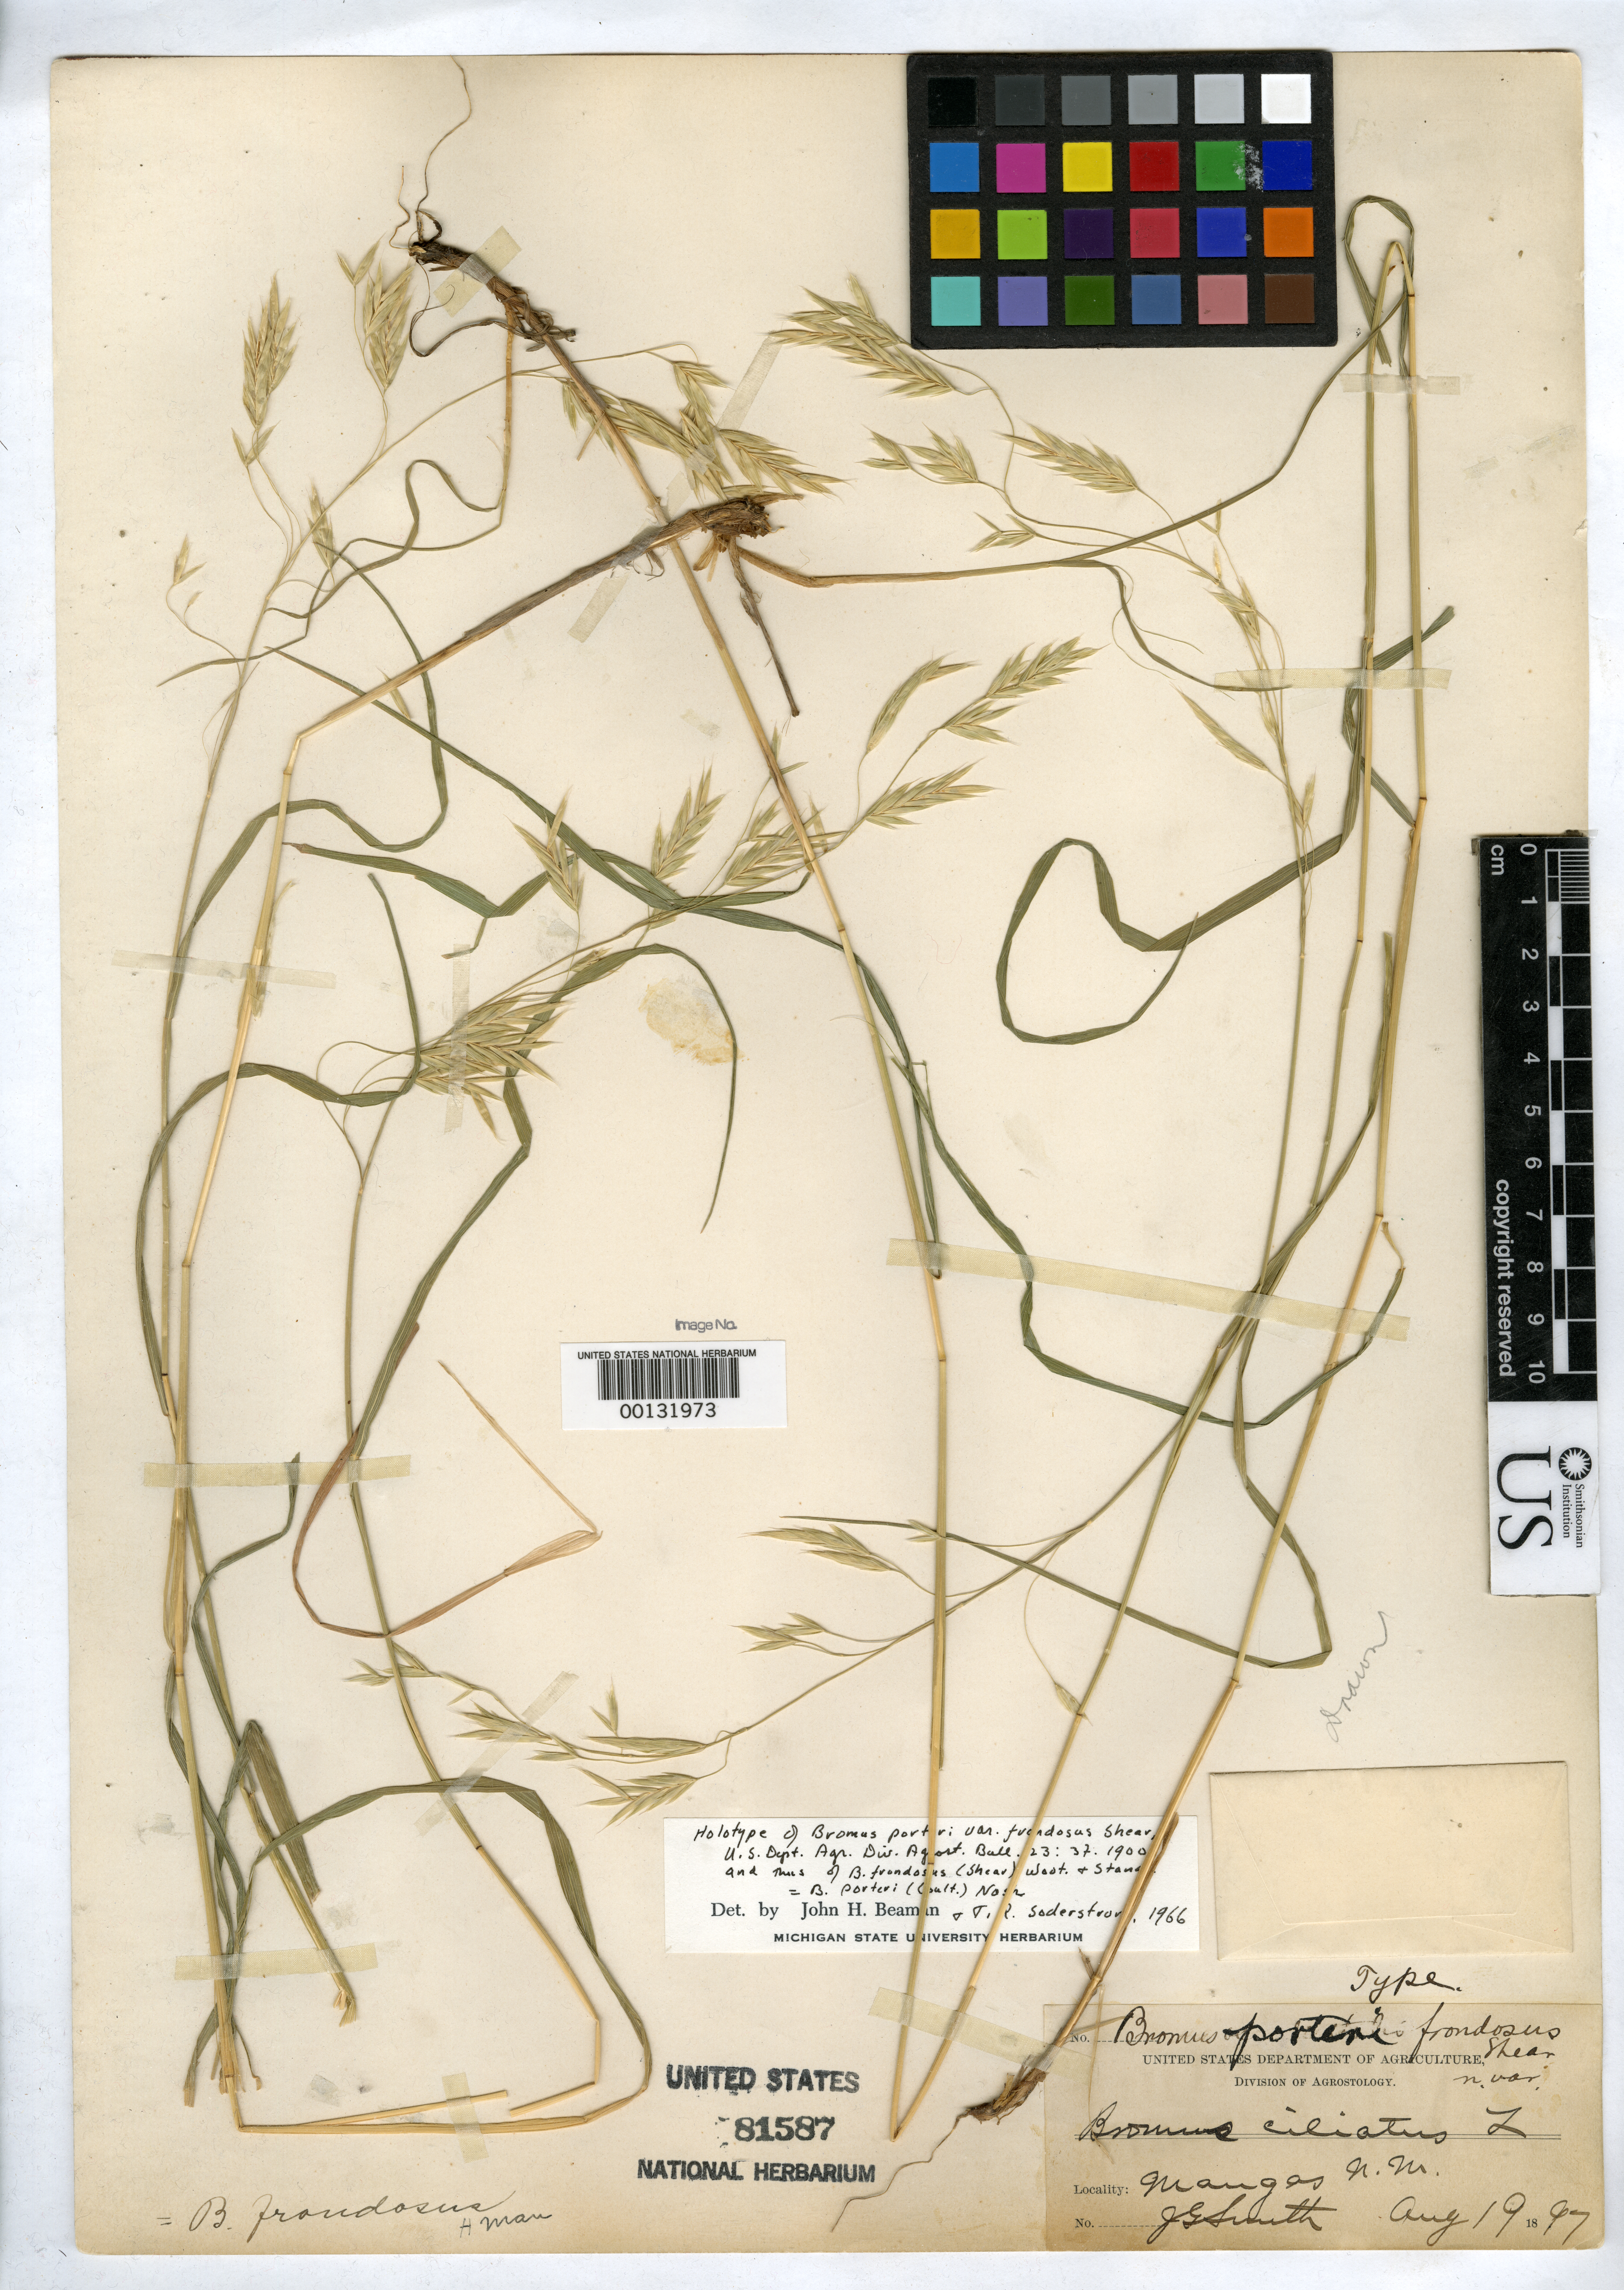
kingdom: Plantae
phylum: Tracheophyta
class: Liliopsida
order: Poales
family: Poaceae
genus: Bromus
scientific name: Bromus porteri var. frondosus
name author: Shear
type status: Holotype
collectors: J. G. Smith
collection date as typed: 19 Aug 1897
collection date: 1897-08-19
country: United States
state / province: New Mexico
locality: Mangas.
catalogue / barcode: US 81587